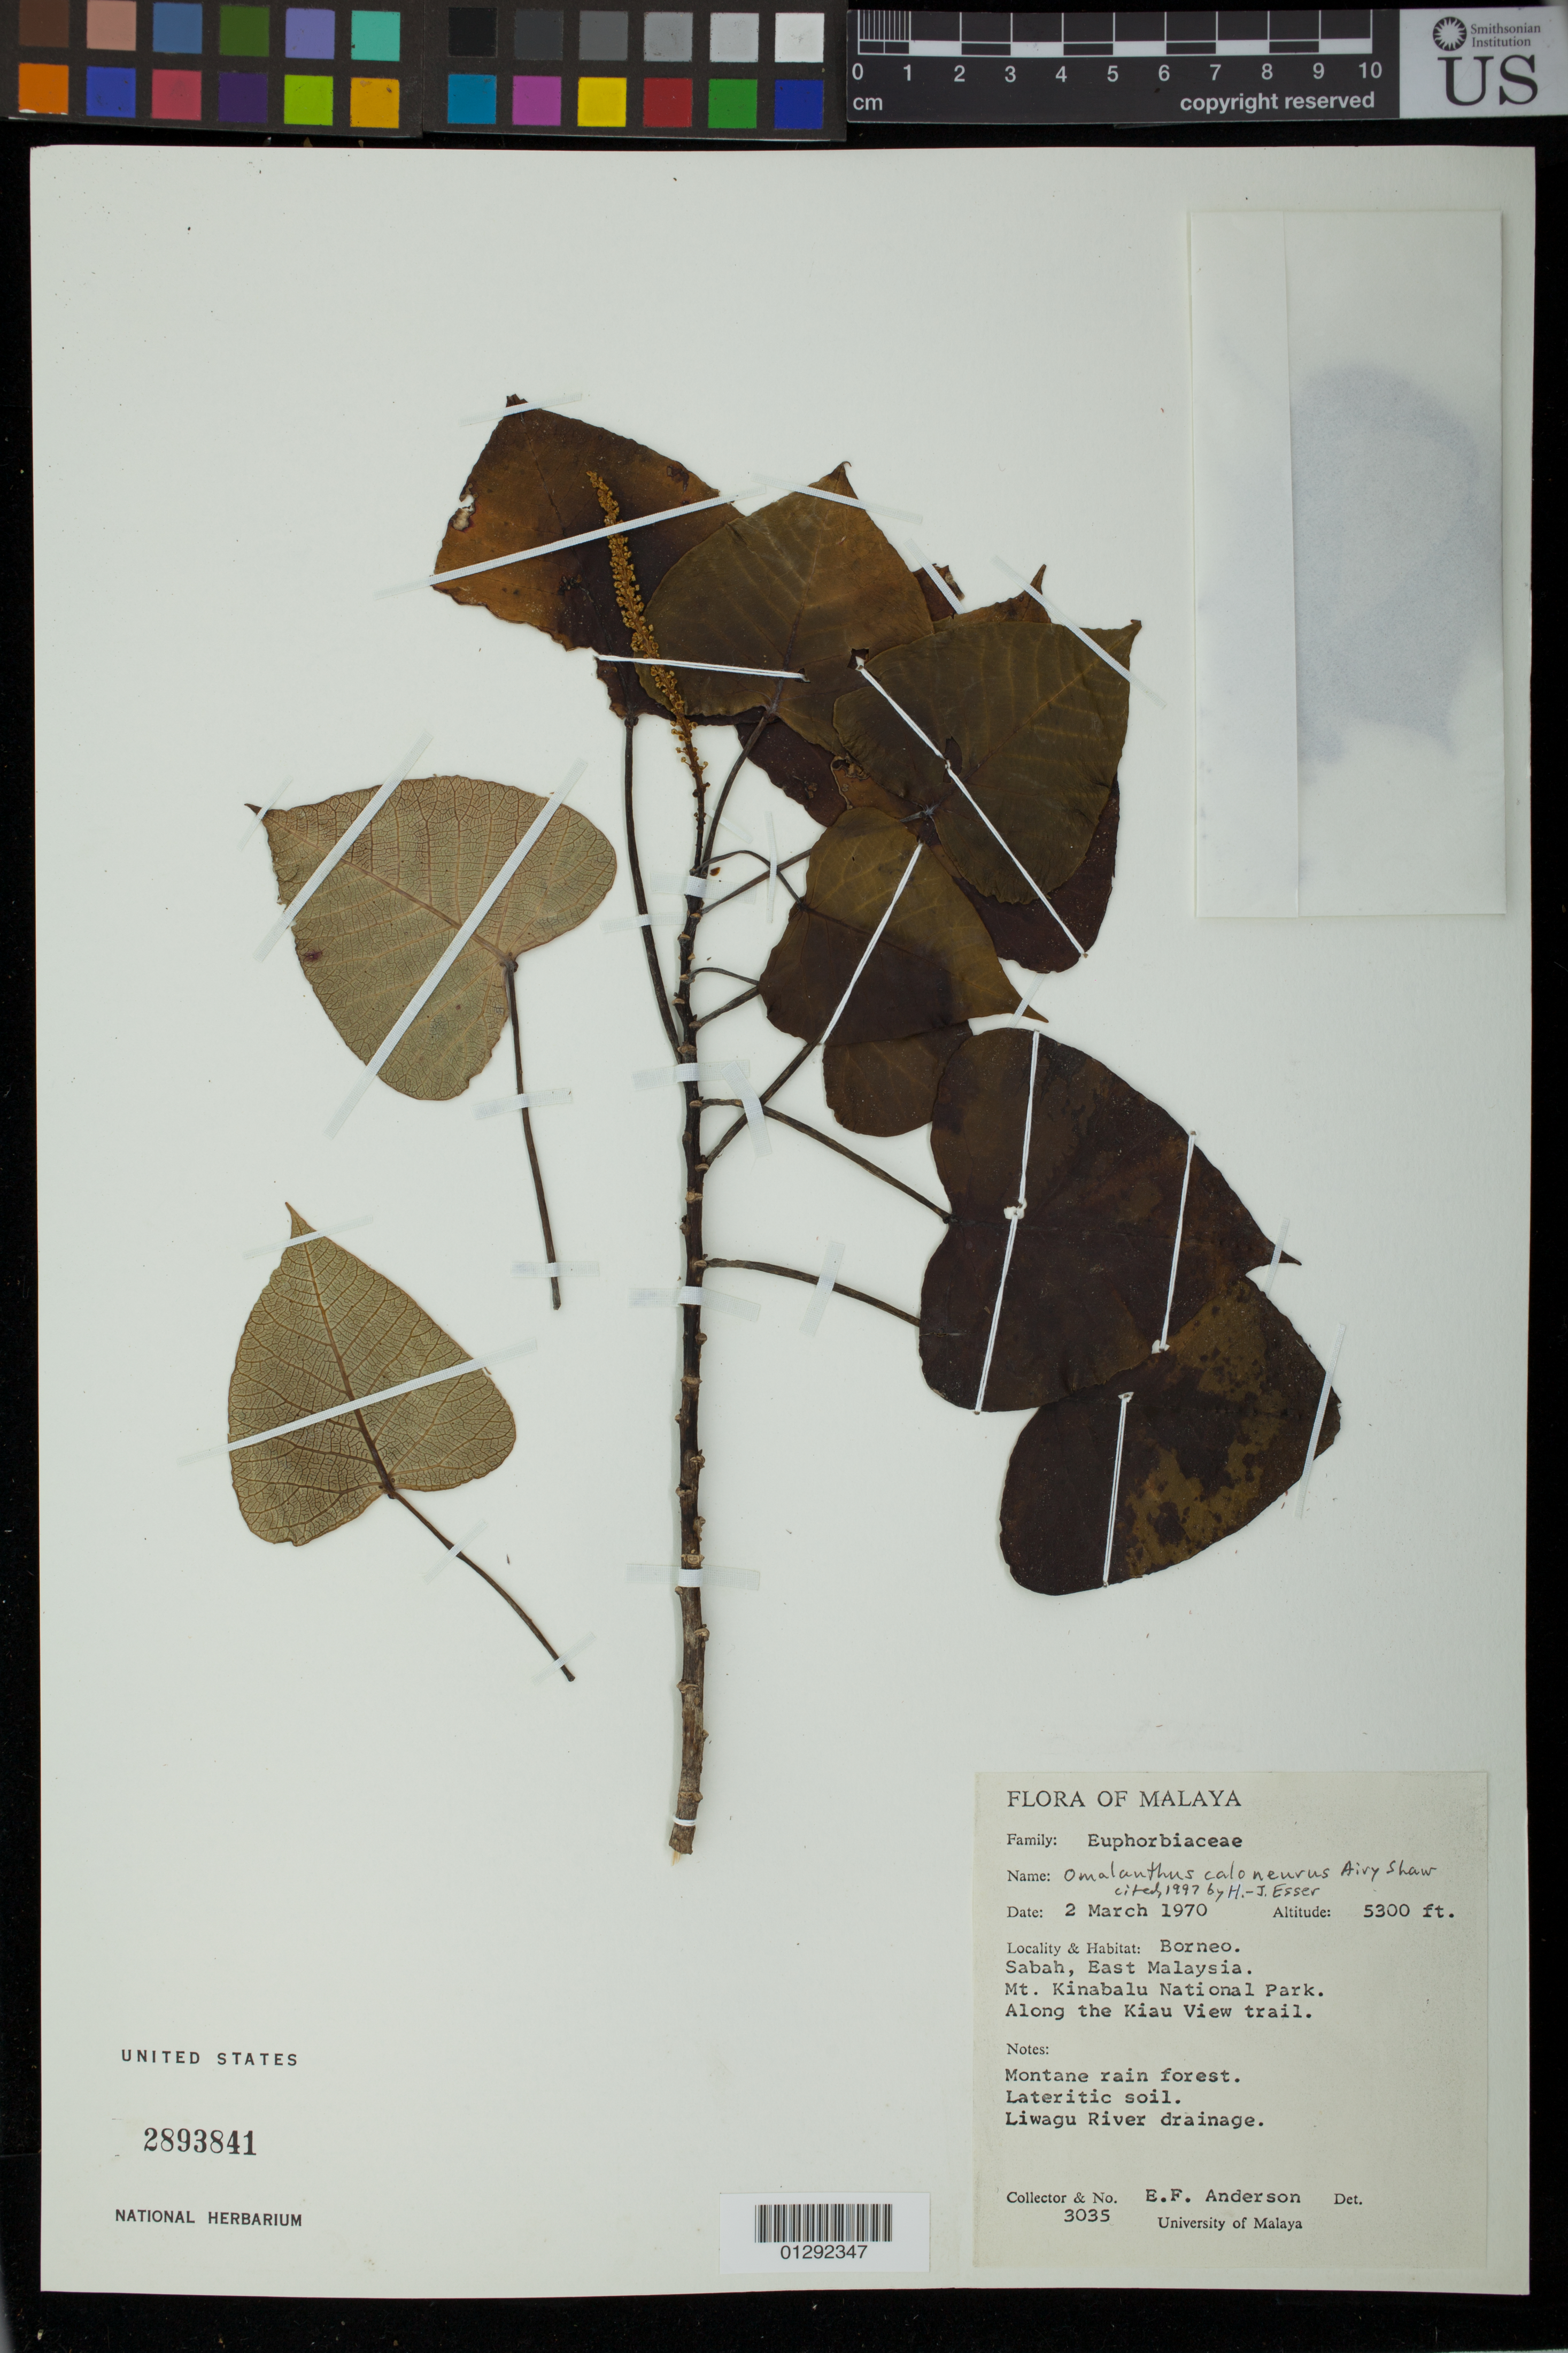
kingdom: Plantae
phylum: Tracheophyta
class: Magnoliopsida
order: Malpighiales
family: Euphorbiaceae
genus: Homalanthus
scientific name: Homalanthus caloneurus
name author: Airy Shaw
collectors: E. F. Anderson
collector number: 3035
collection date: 1970-03-02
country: Malaysia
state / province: Sabah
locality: East Malaysia. Mt Kinabalu National Park. Along the Kiau View trail.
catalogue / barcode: US 2893841